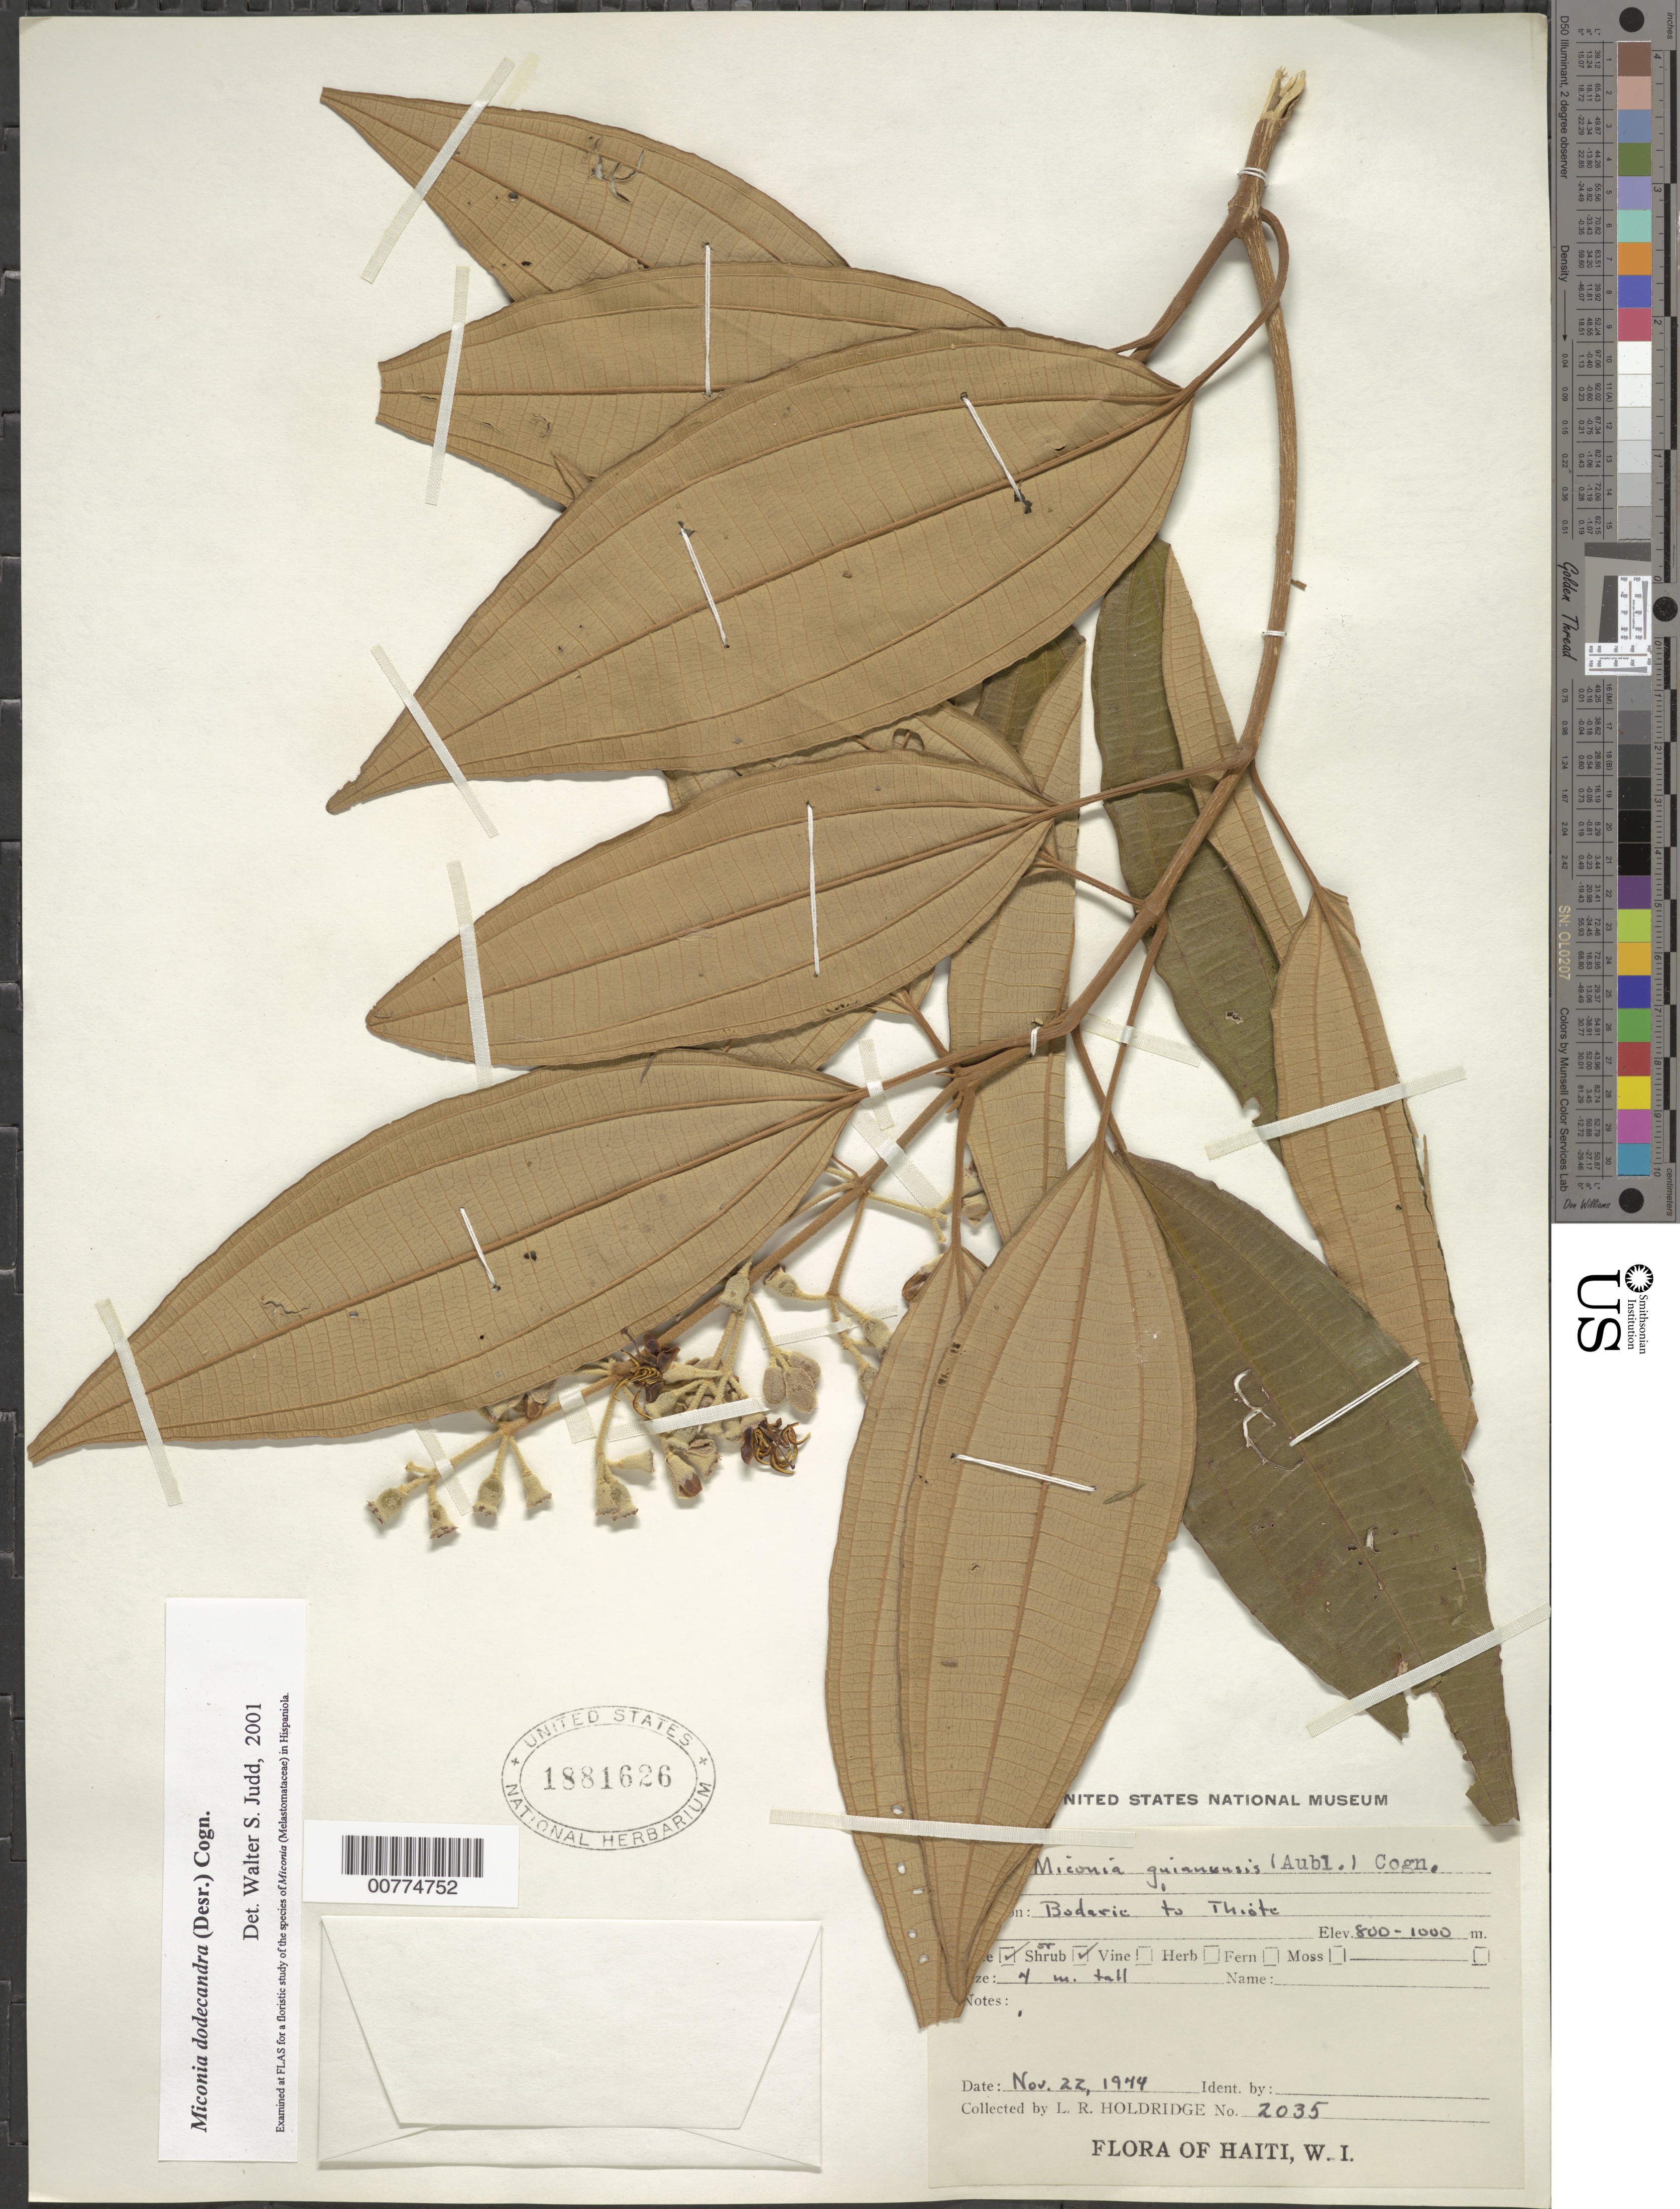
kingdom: Plantae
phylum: Tracheophyta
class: Magnoliopsida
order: Myrtales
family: Melastomataceae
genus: Miconia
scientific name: Miconia dodecandra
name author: Cogn.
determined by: Judd, Walter S.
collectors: L. Holdridge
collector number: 2035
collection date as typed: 22 Nov 1944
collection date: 1944-11-22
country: Haiti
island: Hispaniola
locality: Boderie to Thiote.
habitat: Tree or shrub, 4 m tall.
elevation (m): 800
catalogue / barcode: US 1881626